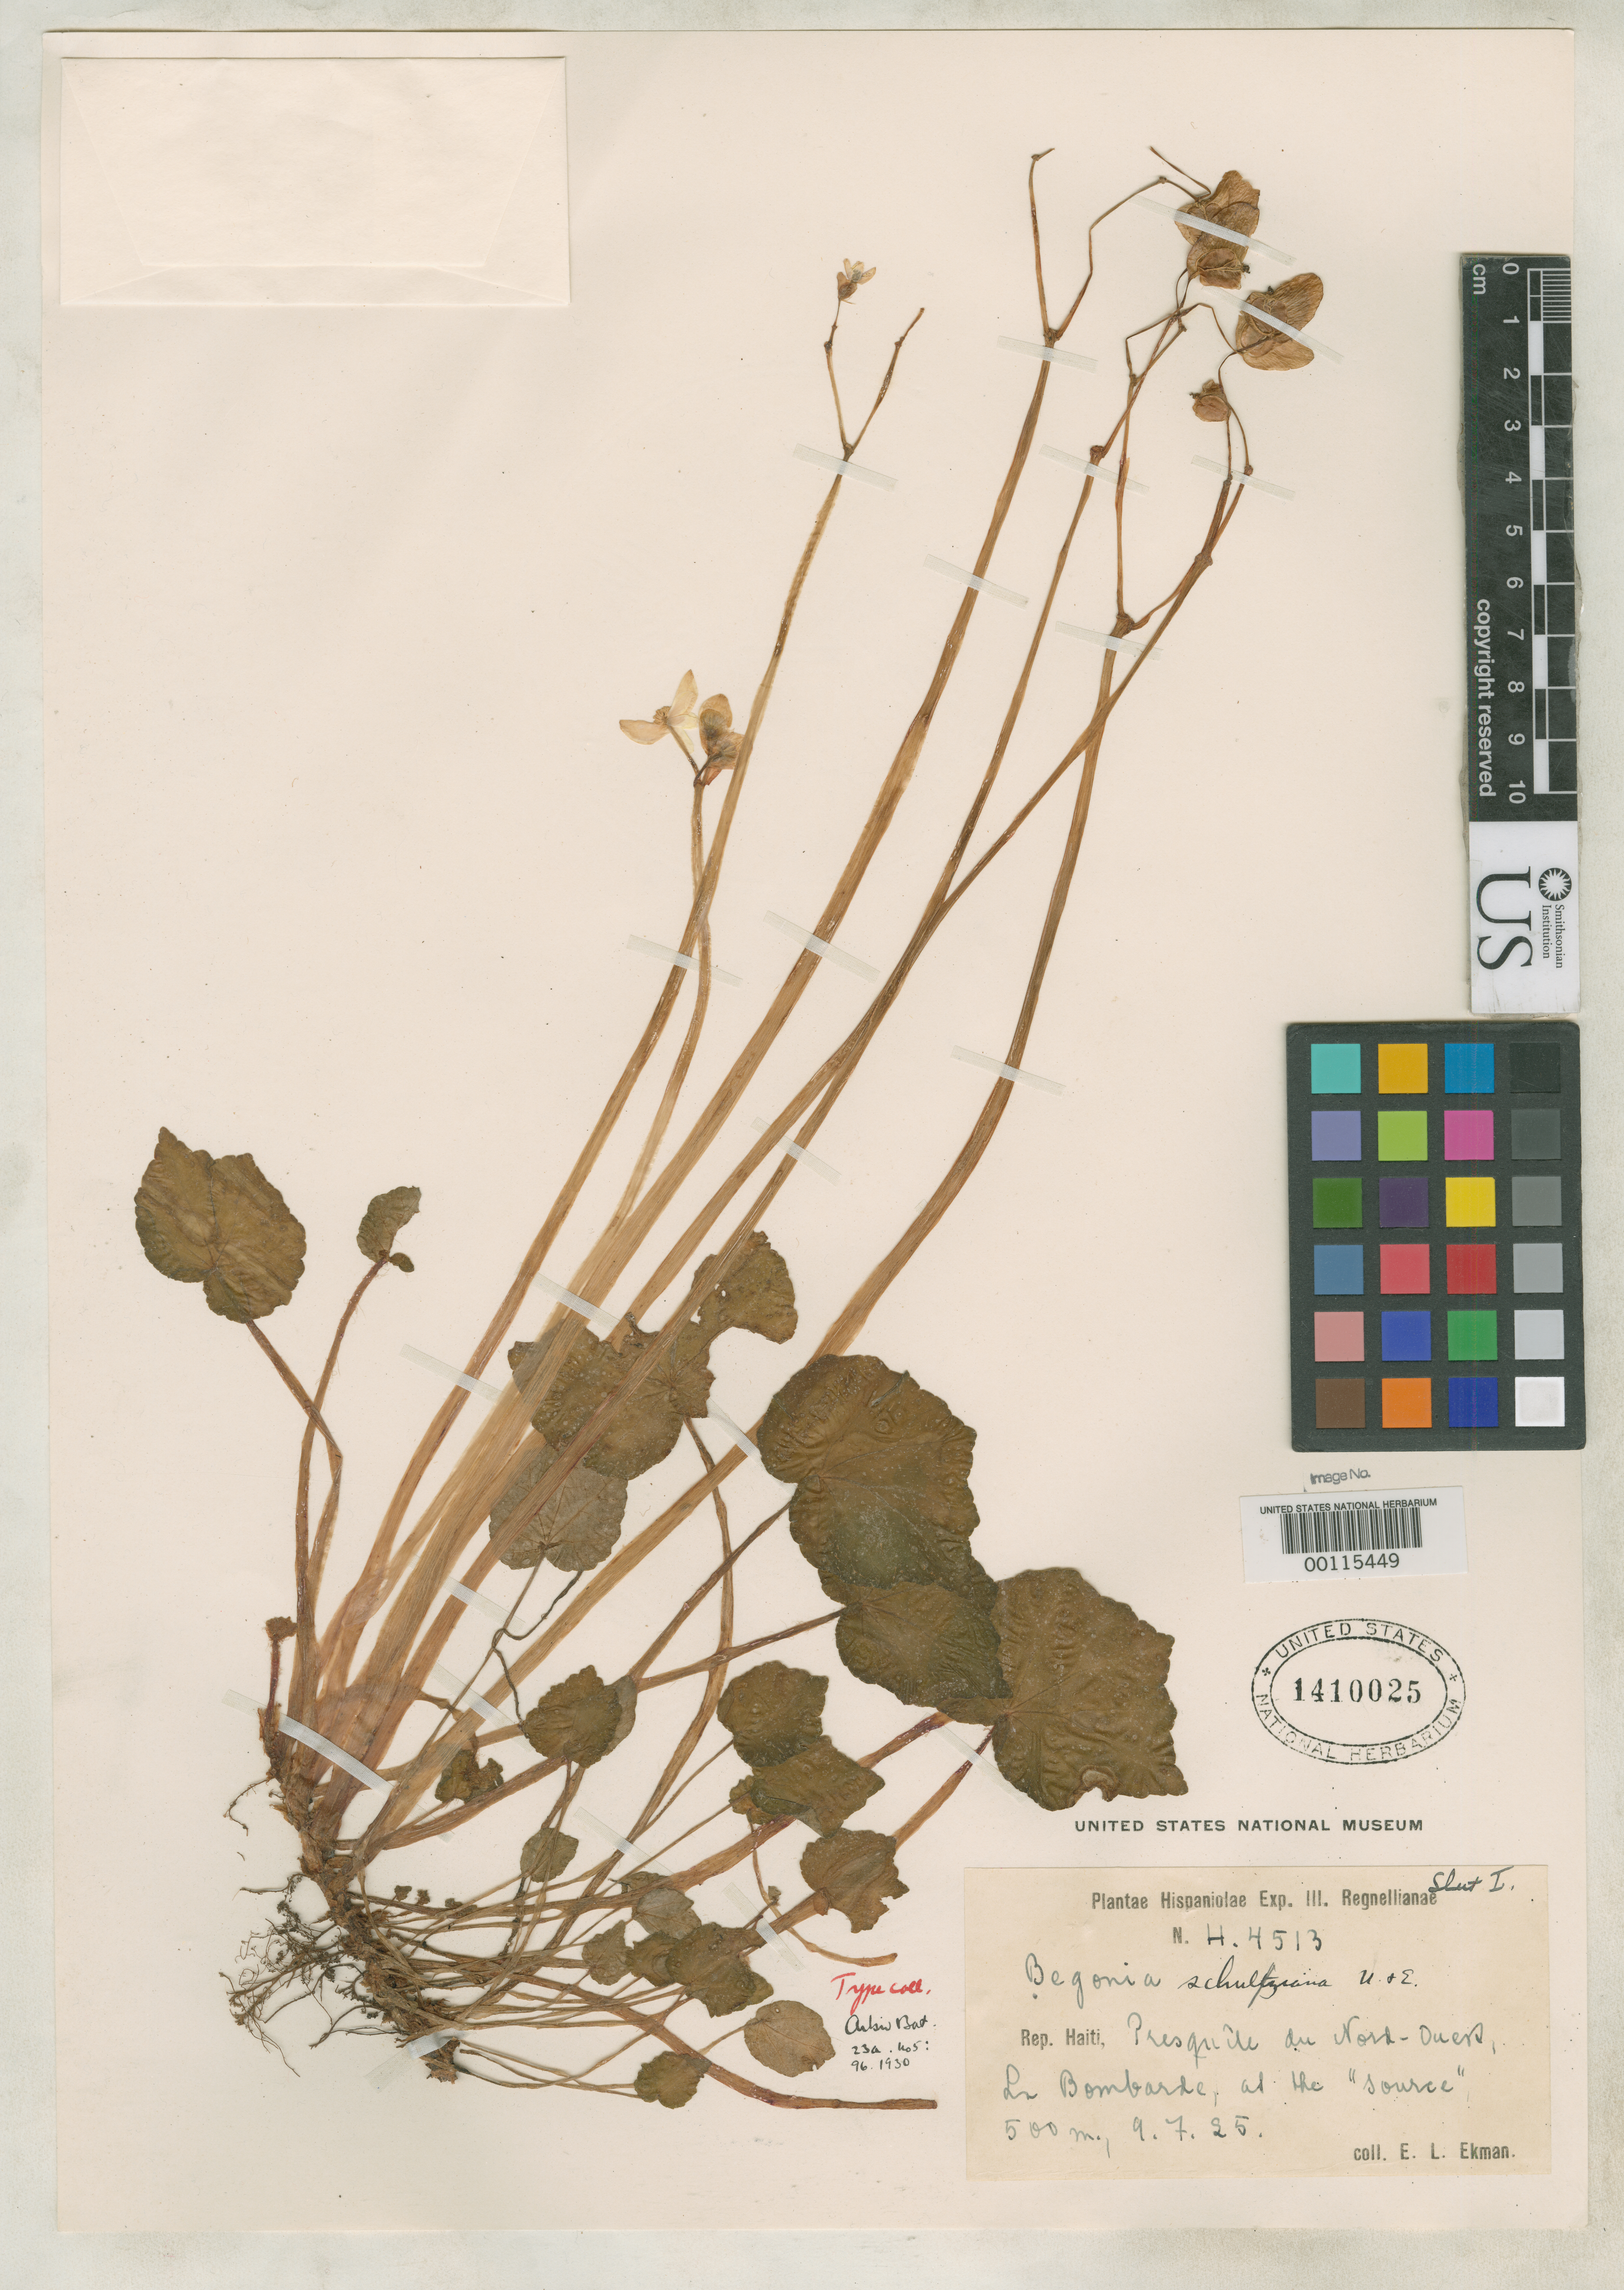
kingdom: Plantae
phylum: Tracheophyta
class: Magnoliopsida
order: Cucurbitales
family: Begoniaceae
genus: Begonia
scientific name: Begonia schulziana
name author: Urb. & Ekman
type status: Isotype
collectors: E. L. Ekman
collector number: H 4513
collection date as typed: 09 Jul 1925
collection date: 1925-07-09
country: Haiti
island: Hispaniola Island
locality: Peninsula Sept.-Occidentalis in Planitie Bombarde.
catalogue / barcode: US 1410025